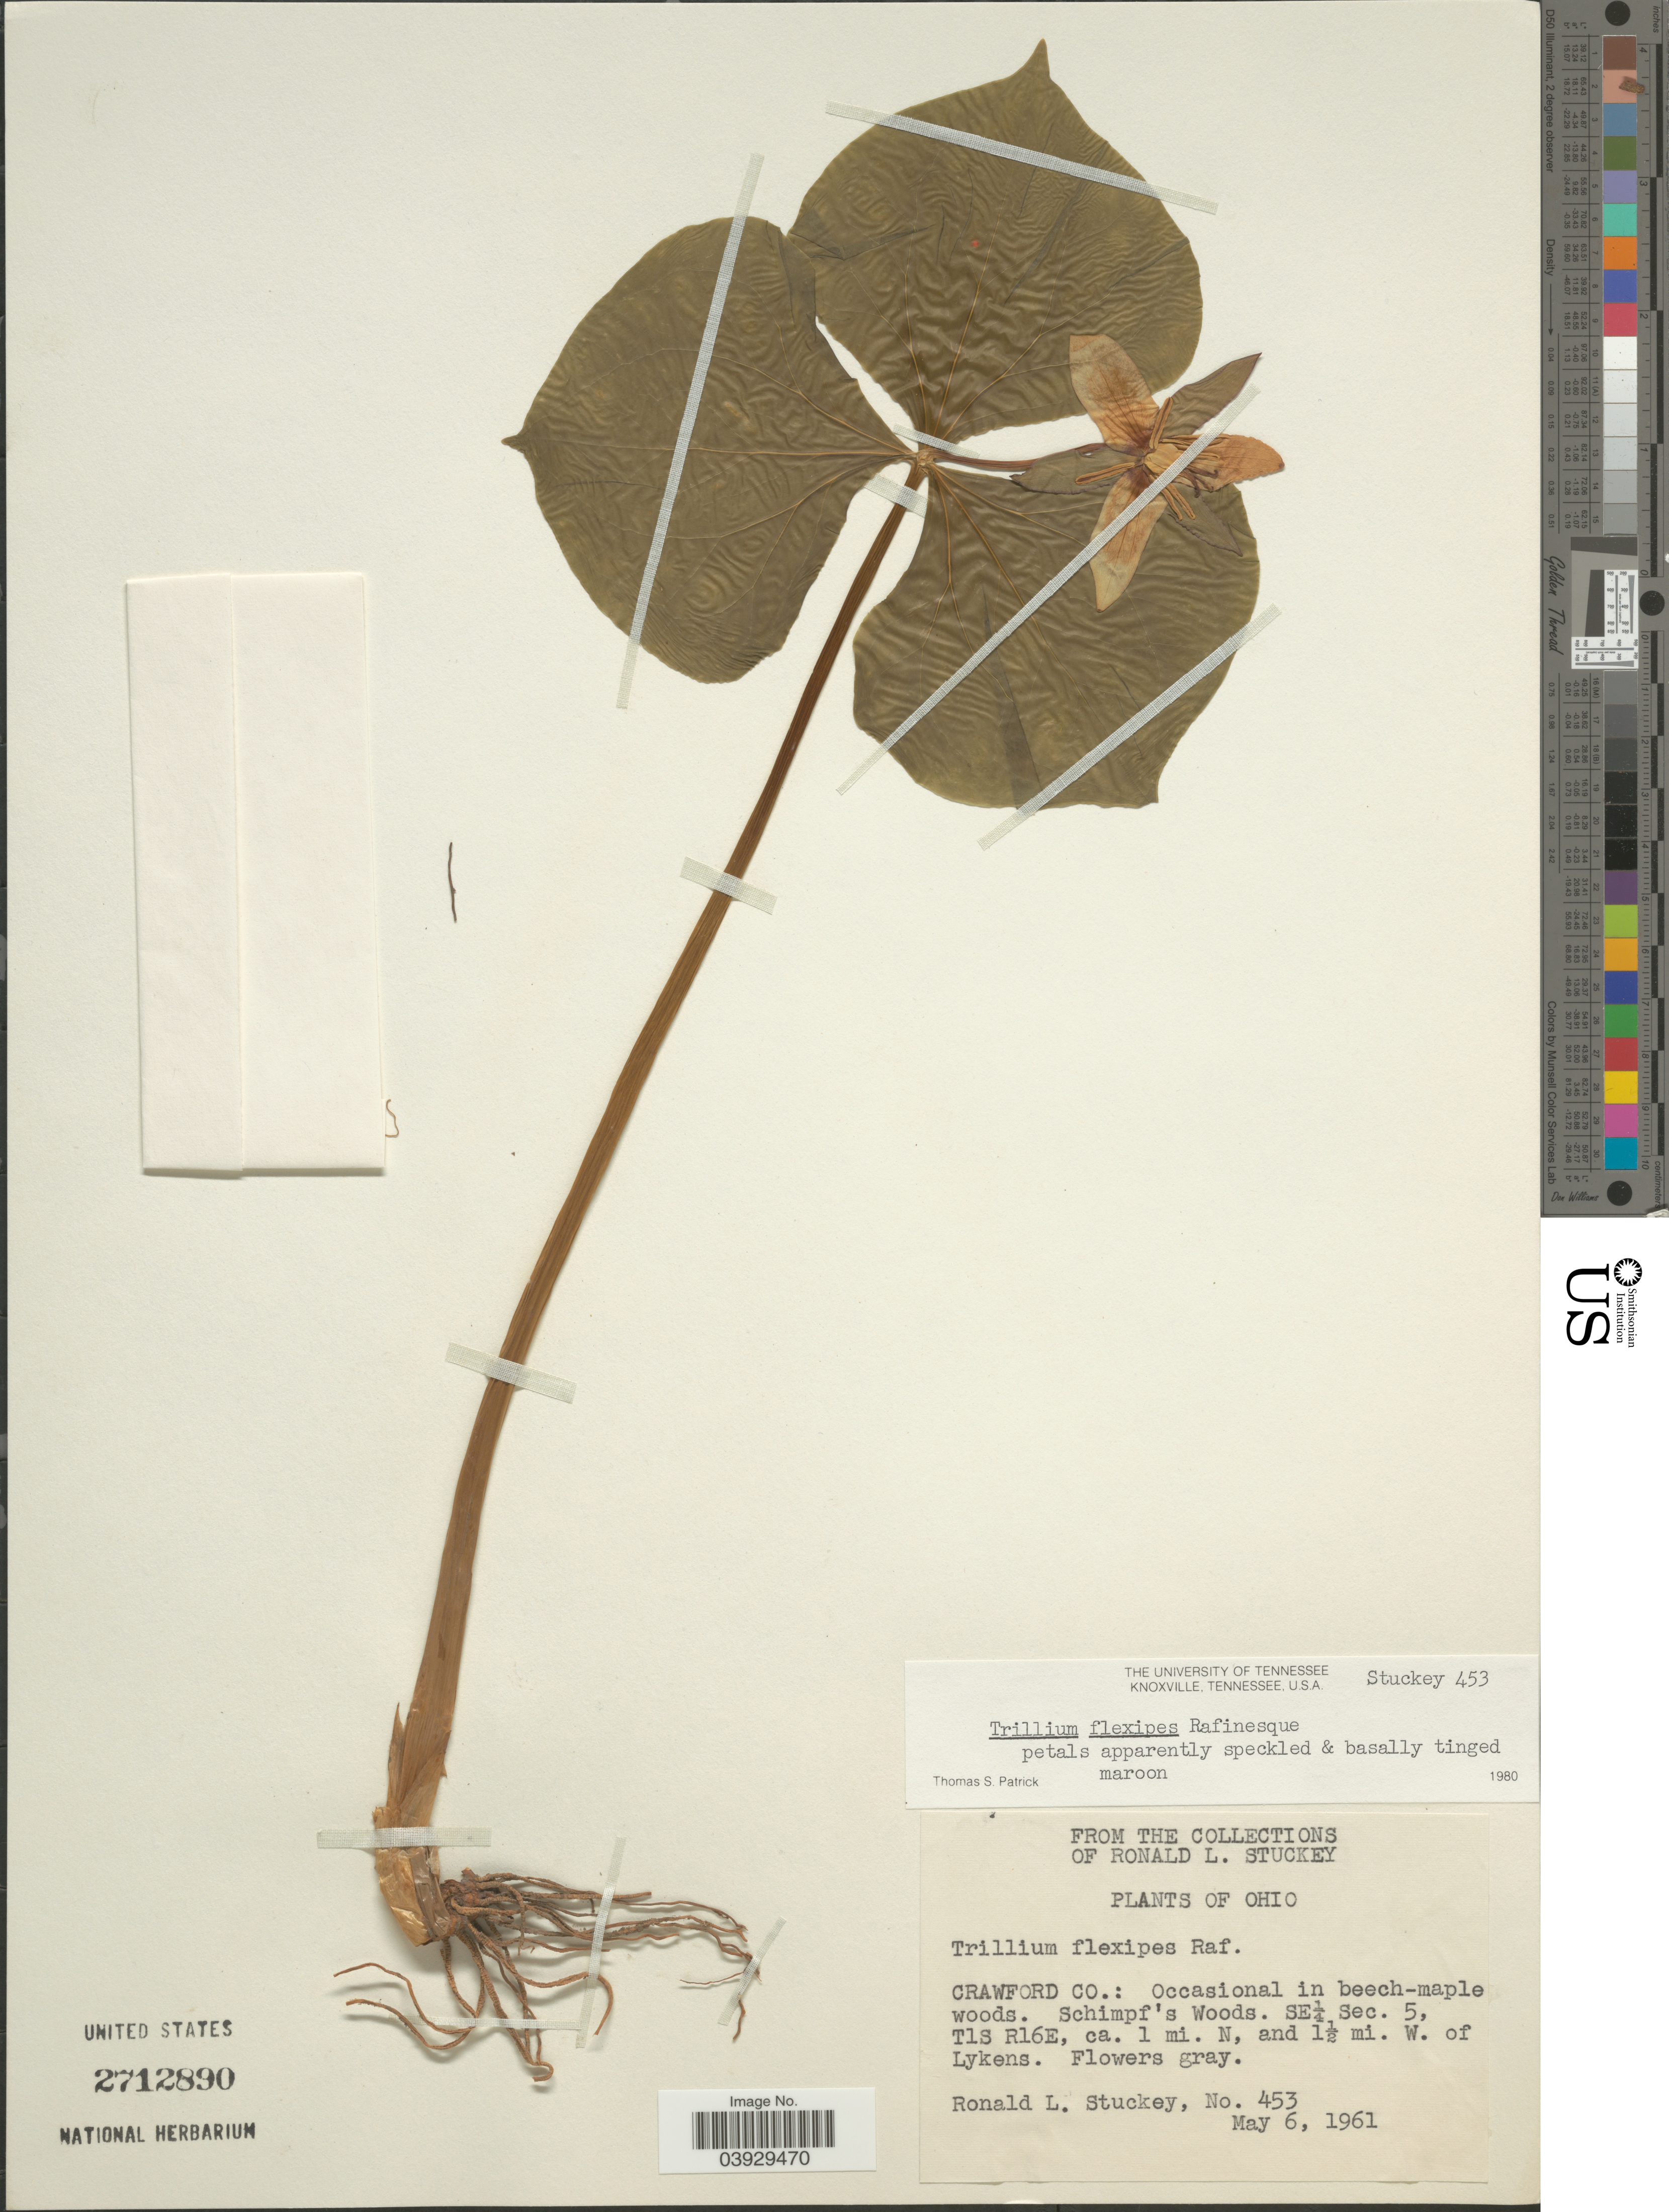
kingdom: Plantae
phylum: Tracheophyta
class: Liliopsida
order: Liliales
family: Melanthiaceae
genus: Trillium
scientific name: Trillium flexipes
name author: Raf.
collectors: R. L. Stuckey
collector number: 453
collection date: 1961-05-06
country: United States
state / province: Ohio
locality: Crawford Co. Schimpf's Woods. SE¼ Sec. 5, T1S R16E, ca. 1 mi. N, and 1½ mi. W. of Lykens.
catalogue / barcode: US 2712890